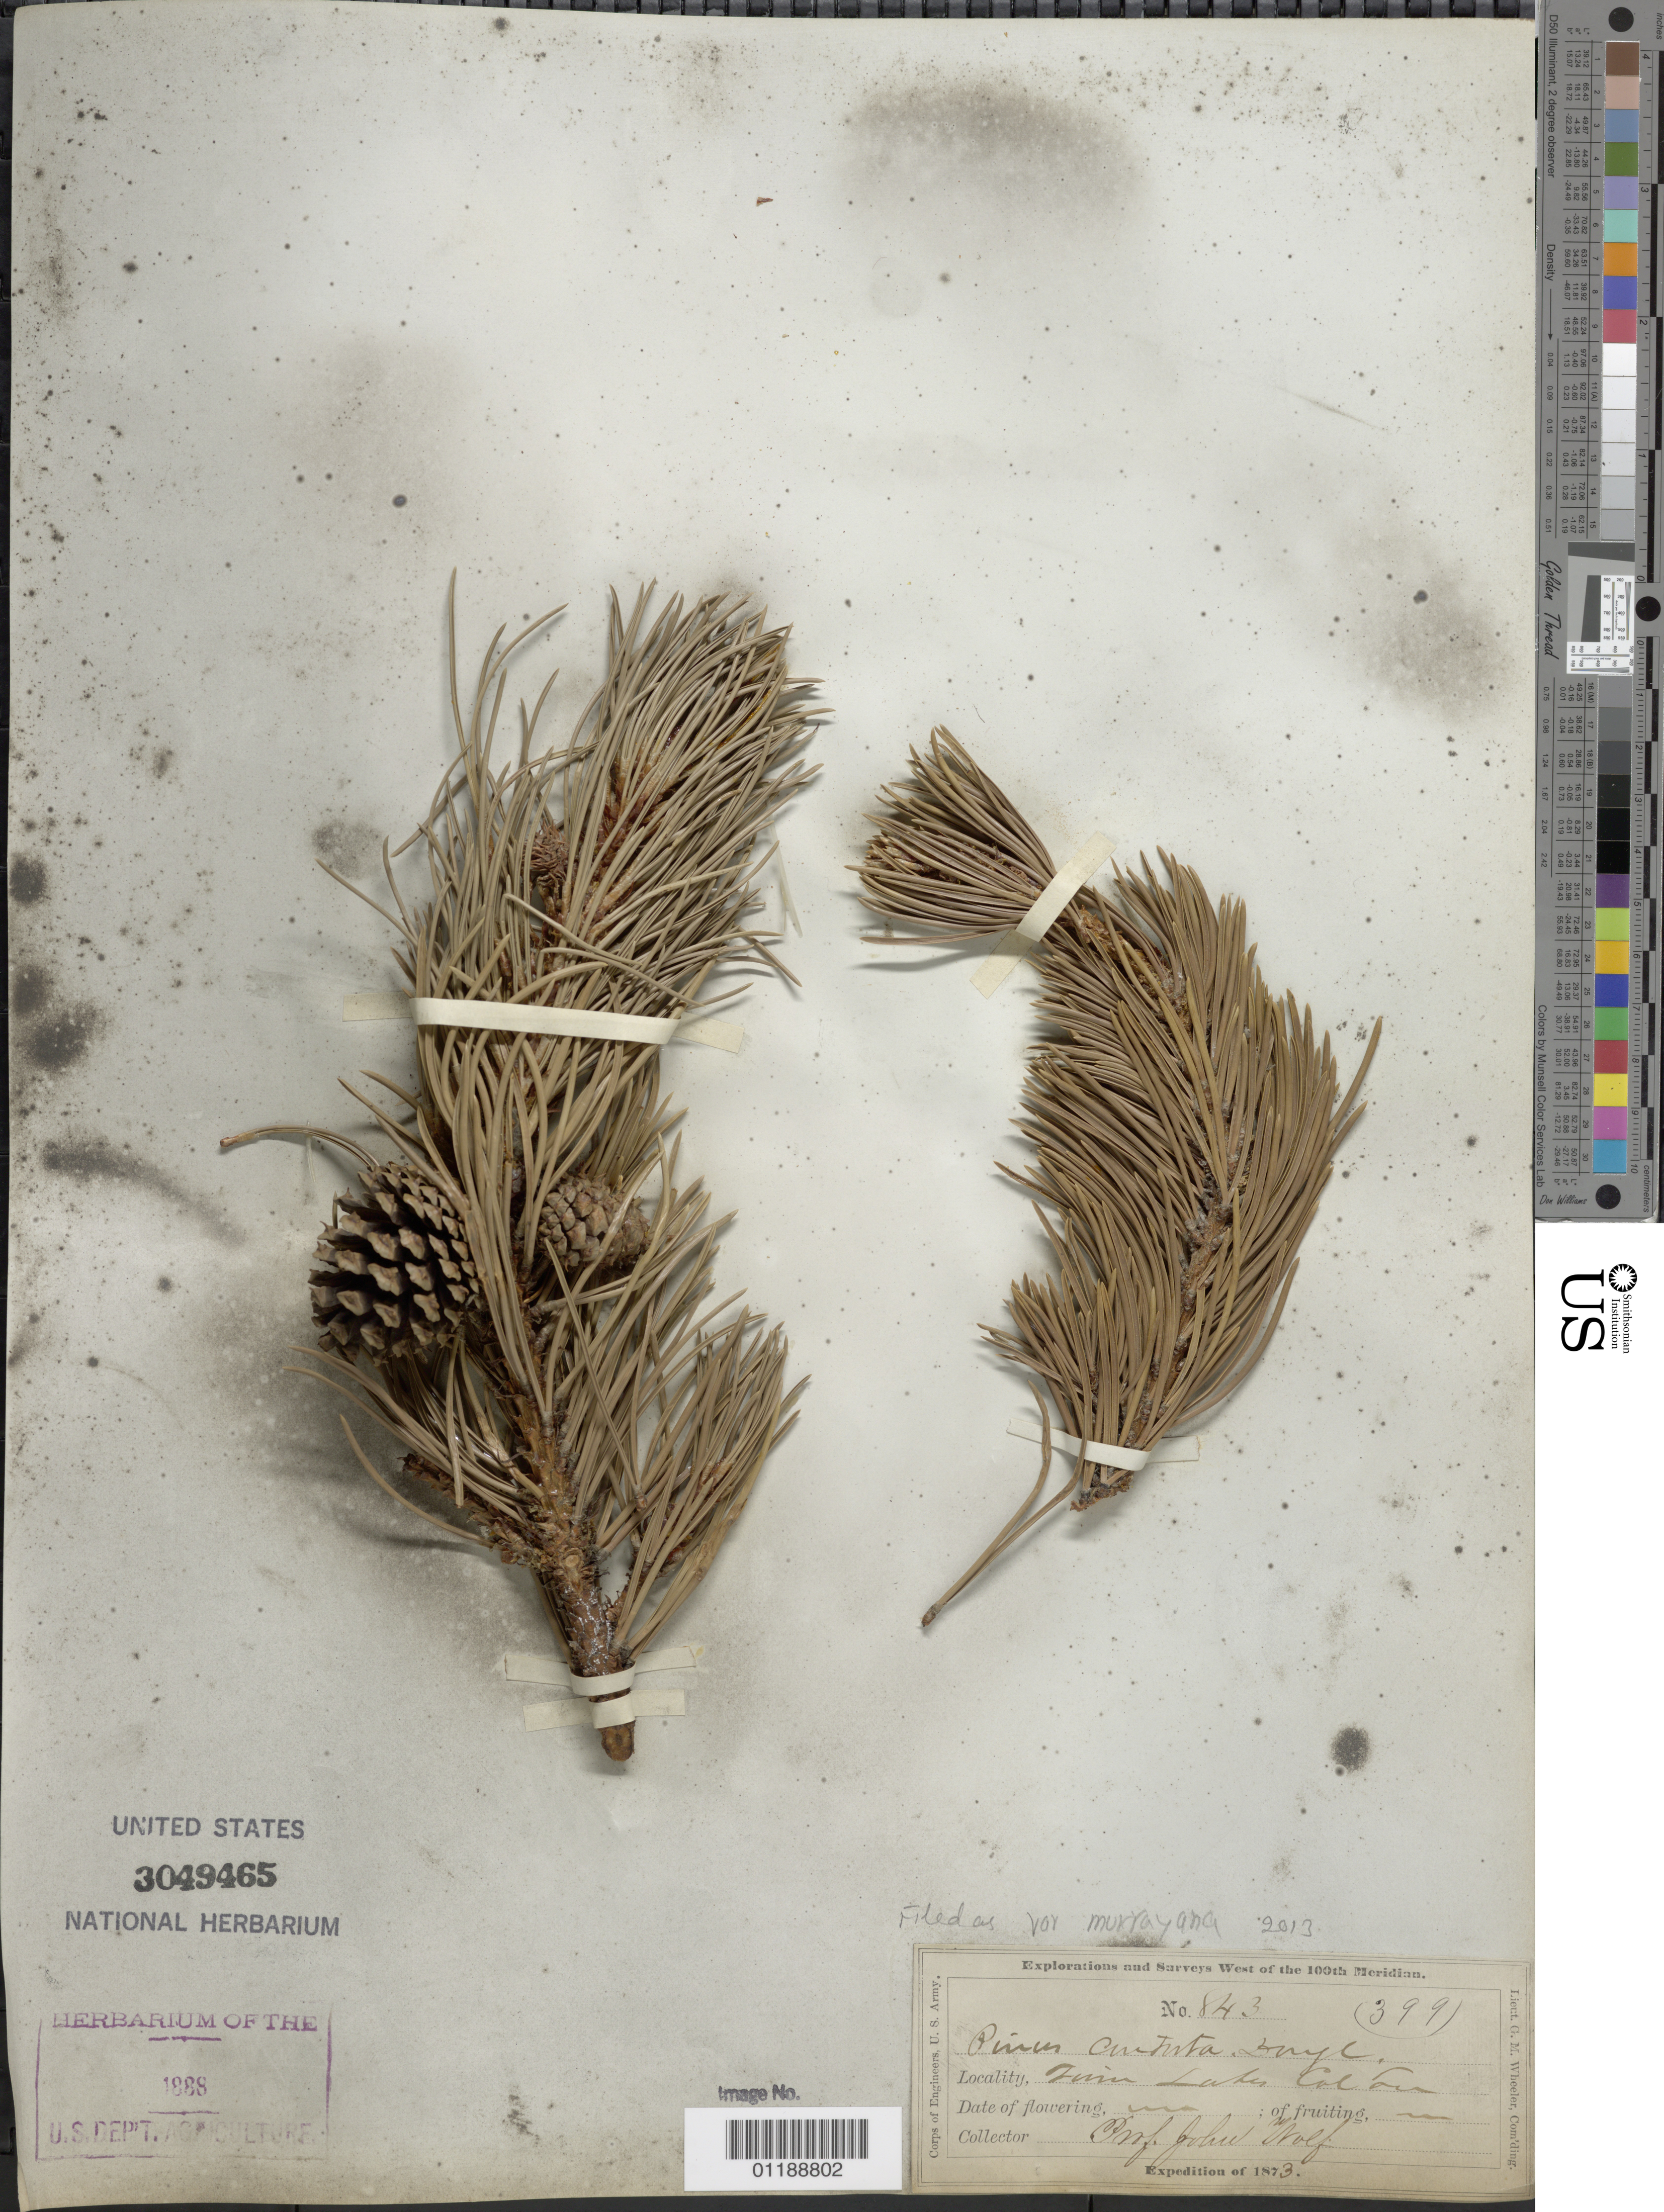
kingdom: Plantae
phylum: Tracheophyta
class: Pinopsida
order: Pinales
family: Pinaceae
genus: Pinus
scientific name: Pinus contorta var. murrayana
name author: (Balf.) S. Watson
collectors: J. Wolf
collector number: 843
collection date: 1873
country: United States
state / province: Colorado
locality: Twin Lakes.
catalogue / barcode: US 3049465